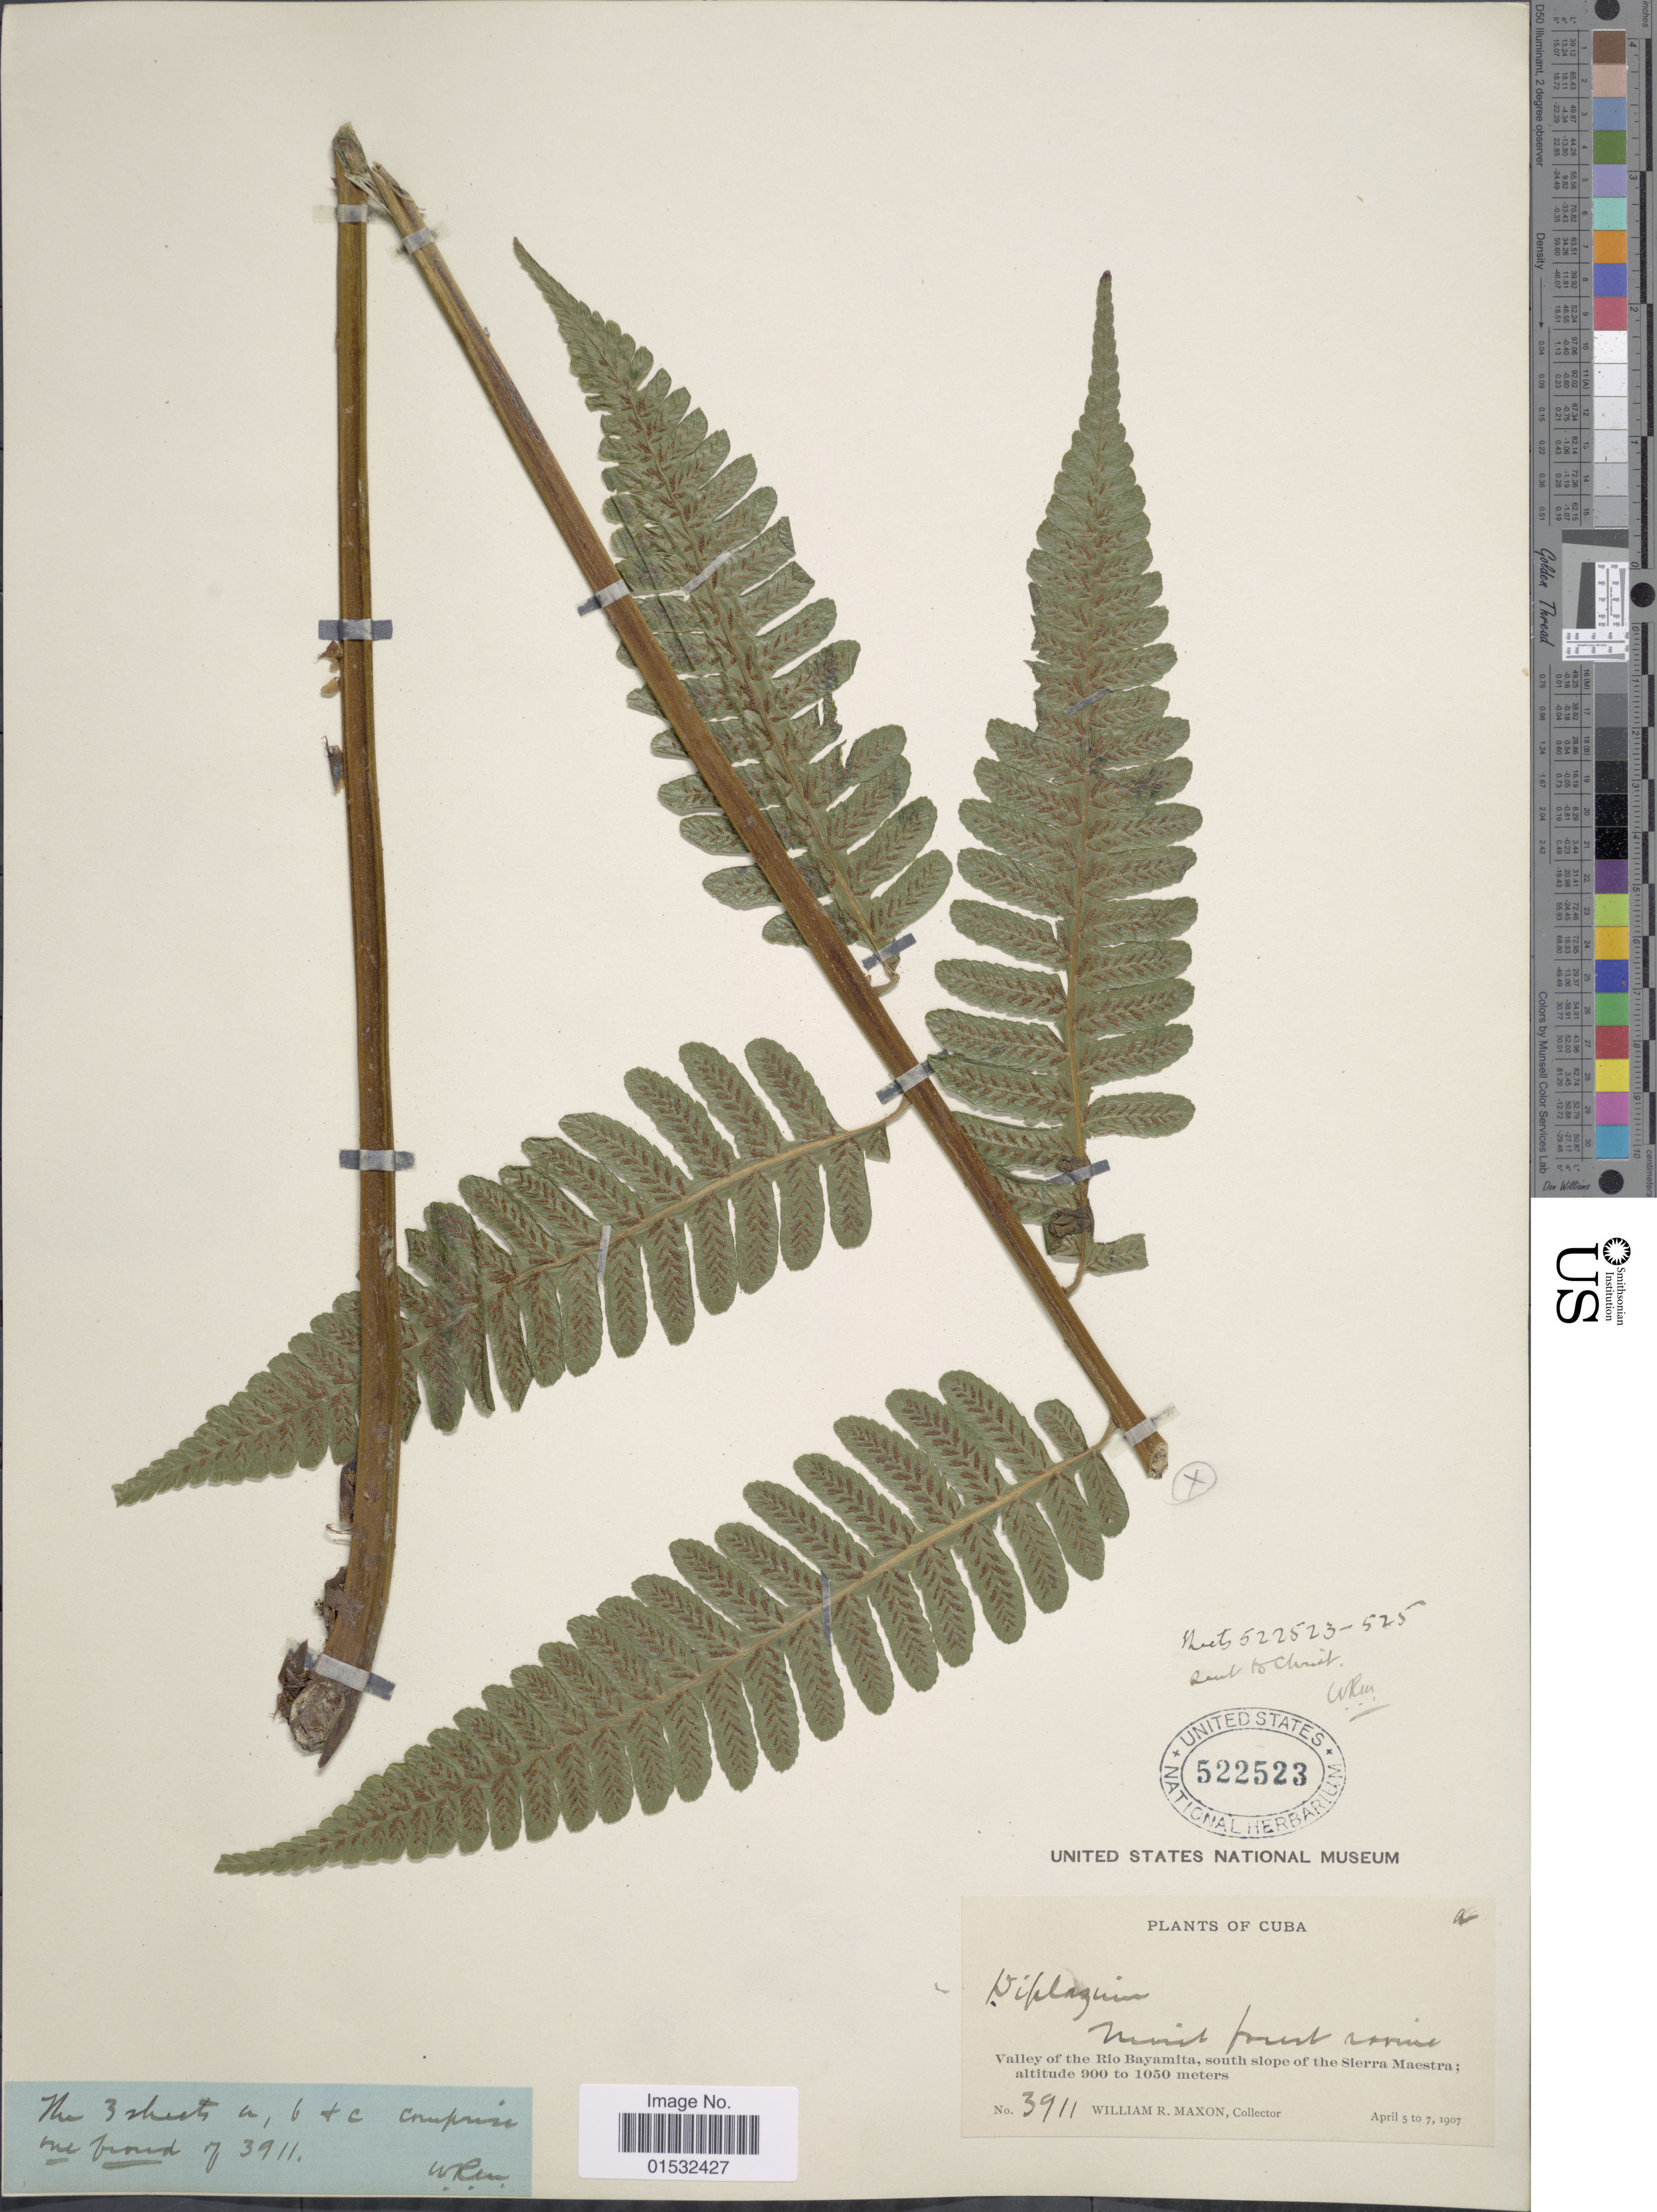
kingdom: Plantae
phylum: Tracheophyta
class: Polypodiopsida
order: Polypodiales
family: Athyriaceae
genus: Diplazium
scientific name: Diplazium striatum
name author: (L.) C. Presl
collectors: W. R. Maxon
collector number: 3911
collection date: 1907-04-05/1907-04-07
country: Cuba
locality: Valley of the Rio Bayamita, south slope of the Sierra Maestra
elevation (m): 900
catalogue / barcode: US 522523